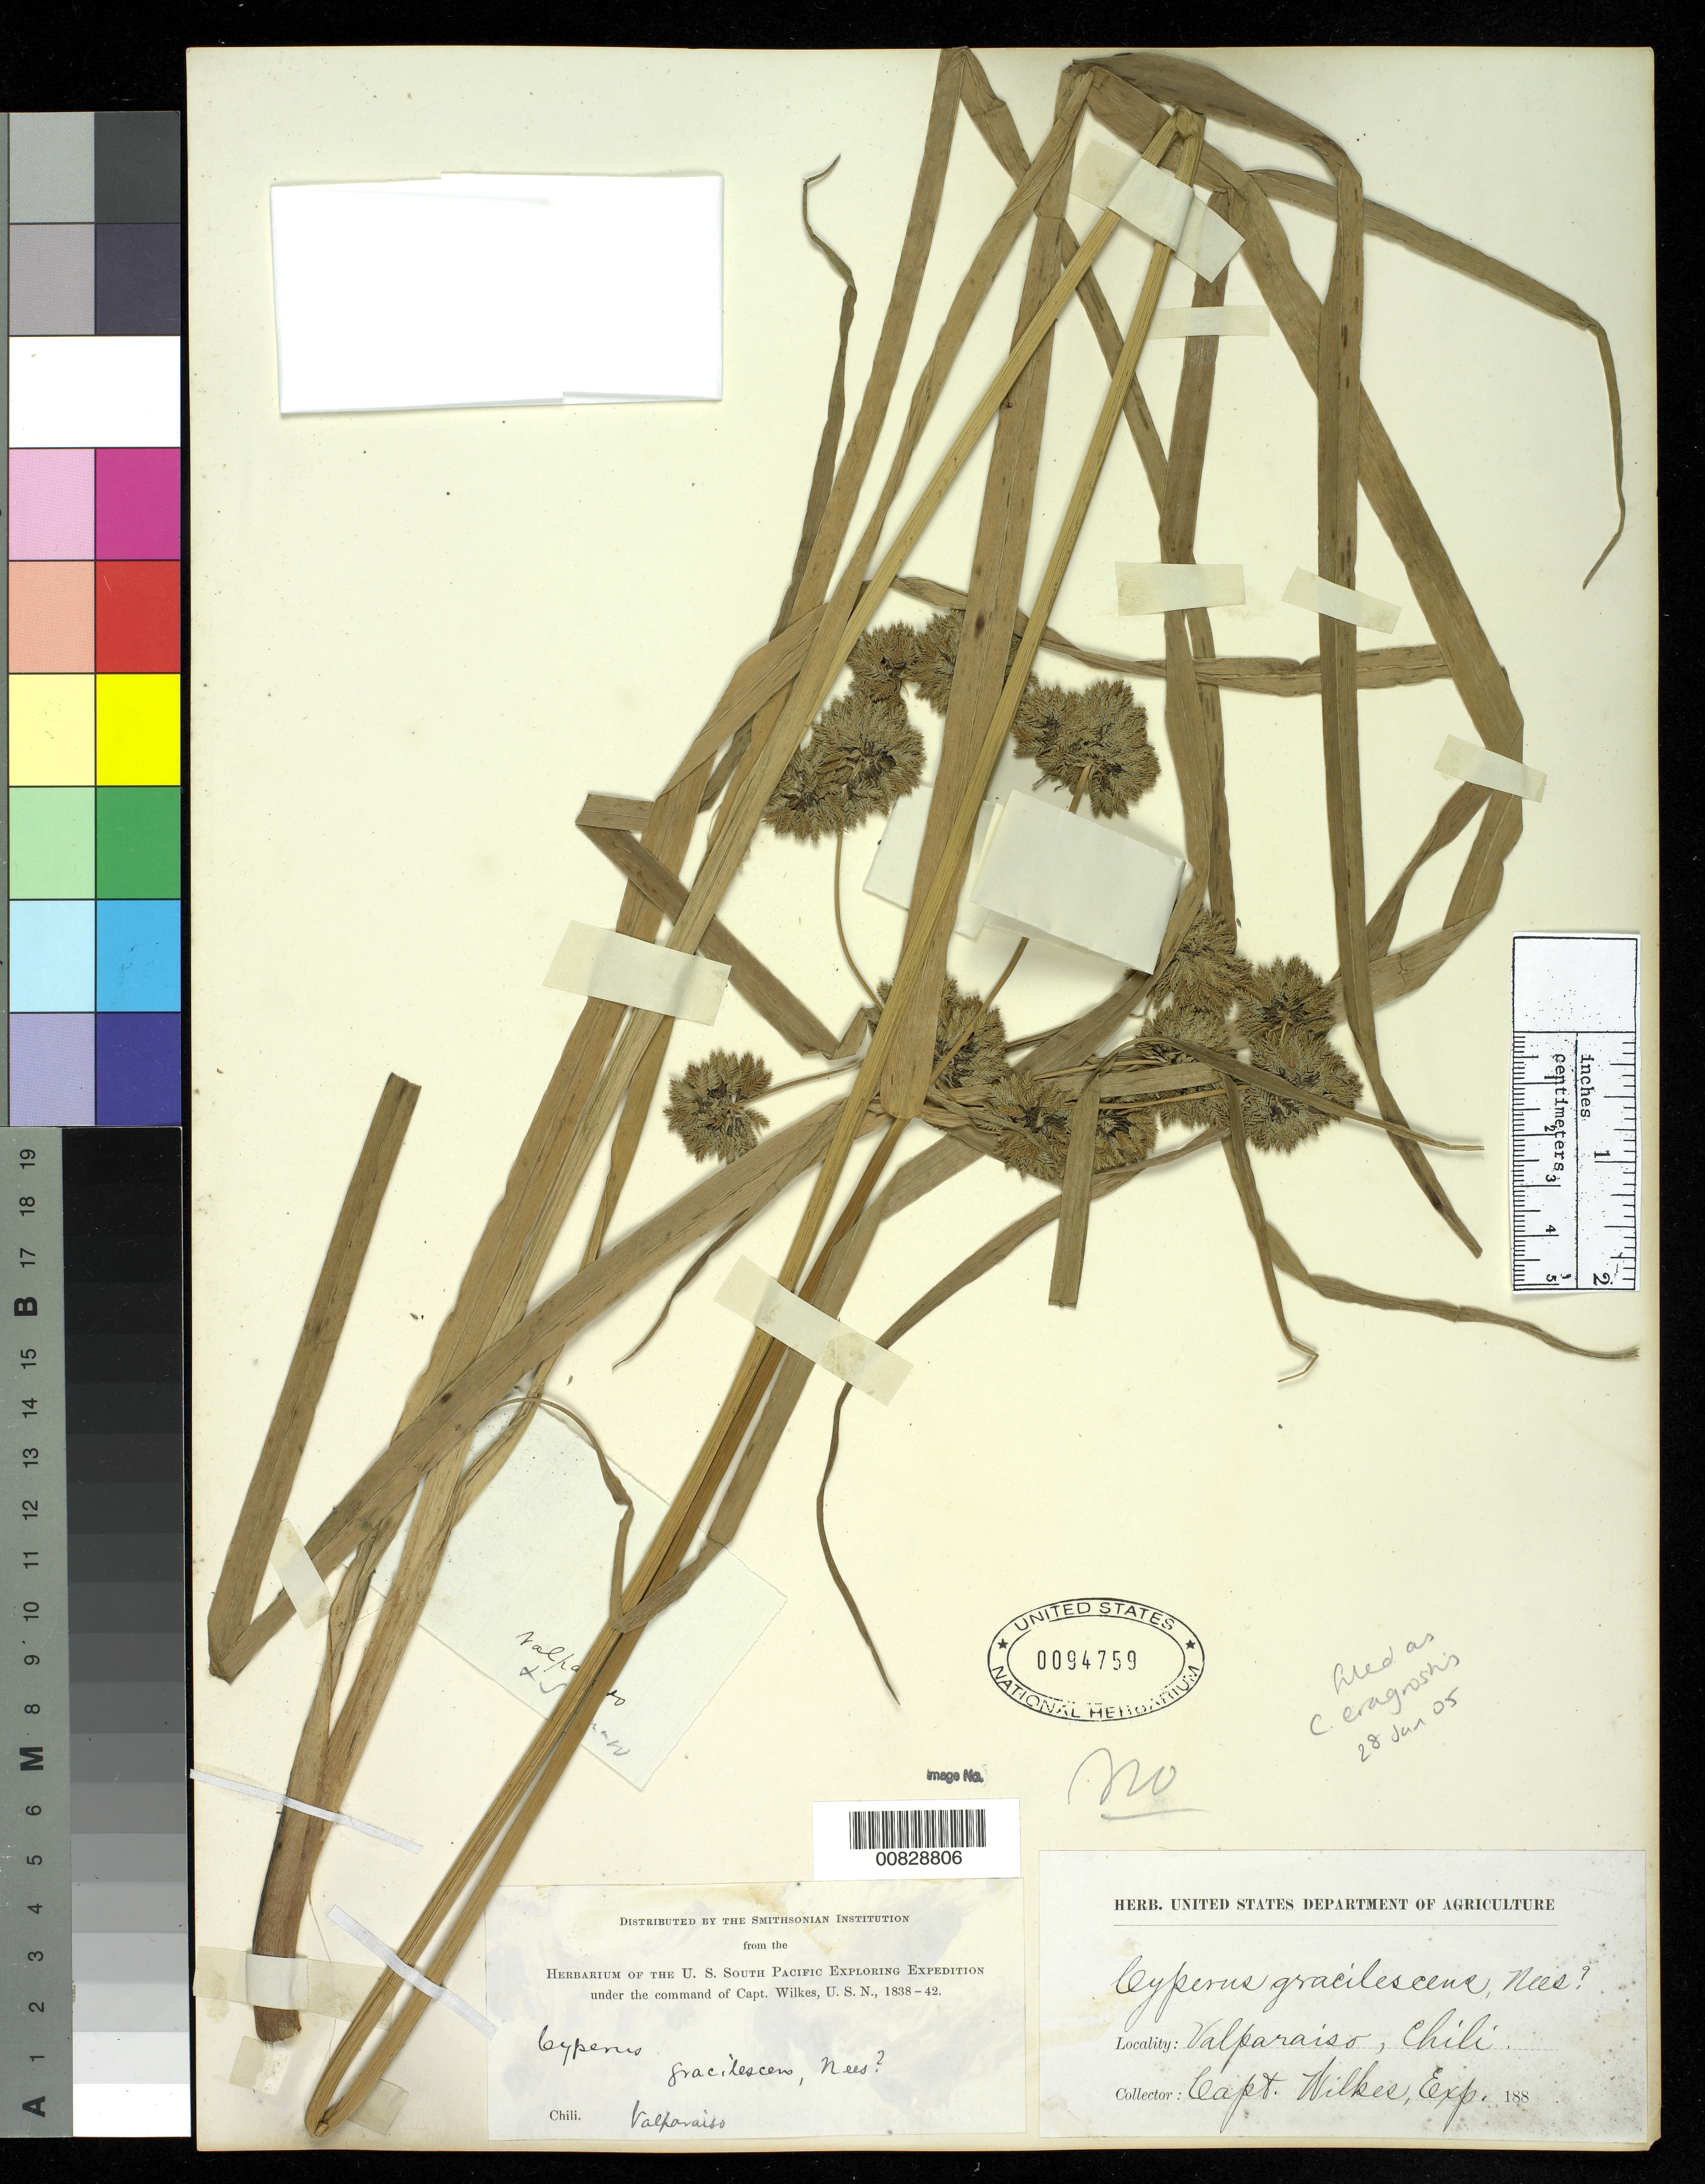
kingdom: Plantae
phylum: Tracheophyta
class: Liliopsida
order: Poales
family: Cyperaceae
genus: Cyperus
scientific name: Cyperus eragrostis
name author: Lam.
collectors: Wilkes Explor. Exped.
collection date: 1838/1842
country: French Polynesia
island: Tahiti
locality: Tahiti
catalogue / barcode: US 94759